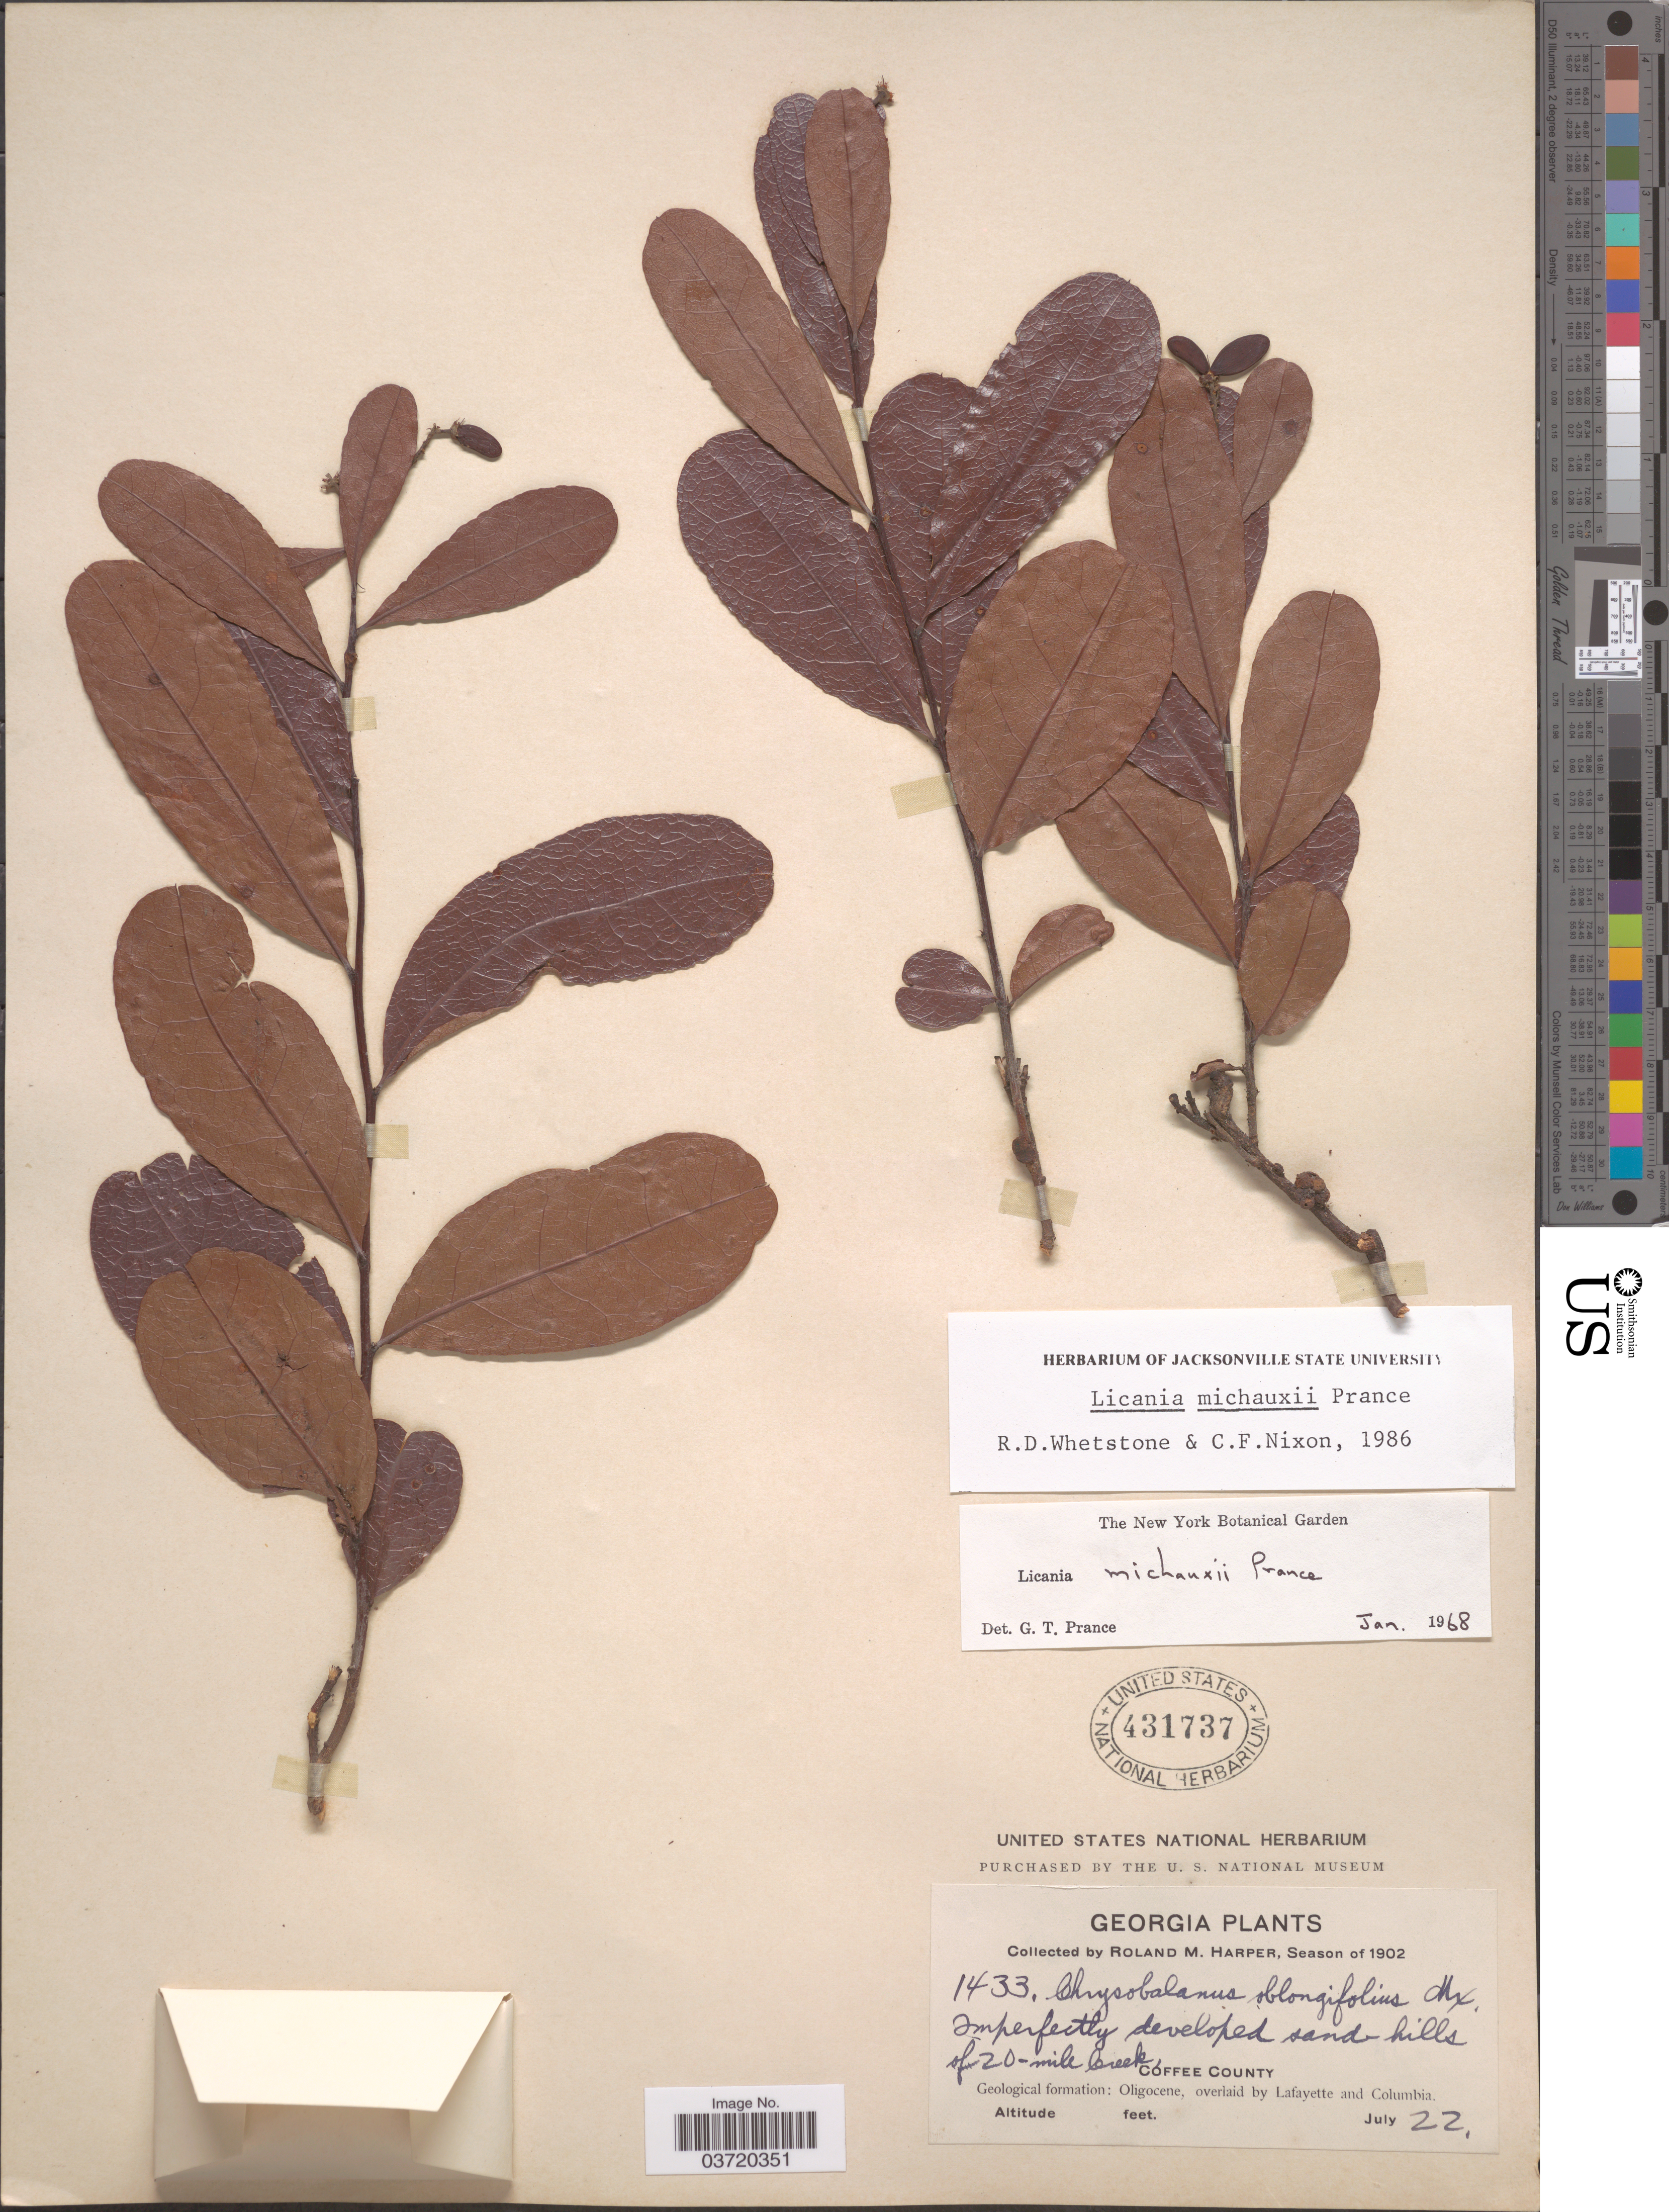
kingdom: Plantae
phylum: Tracheophyta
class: Magnoliopsida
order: Malpighiales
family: Chrysobalanaceae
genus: Geobalanus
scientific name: Geobalanus oblongifolius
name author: (Michx.) Small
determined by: Strong, M. T., (US), Smithsonian Institution - National Museum of Natural History (UNITED STATES)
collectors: R. M. Harper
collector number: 1433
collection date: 1902-07-22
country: United States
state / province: Georgia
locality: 20-mile Creek Coffee County. Geological formation: Oligocene, overlaid by Lafayette and Columbia.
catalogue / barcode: US 431737